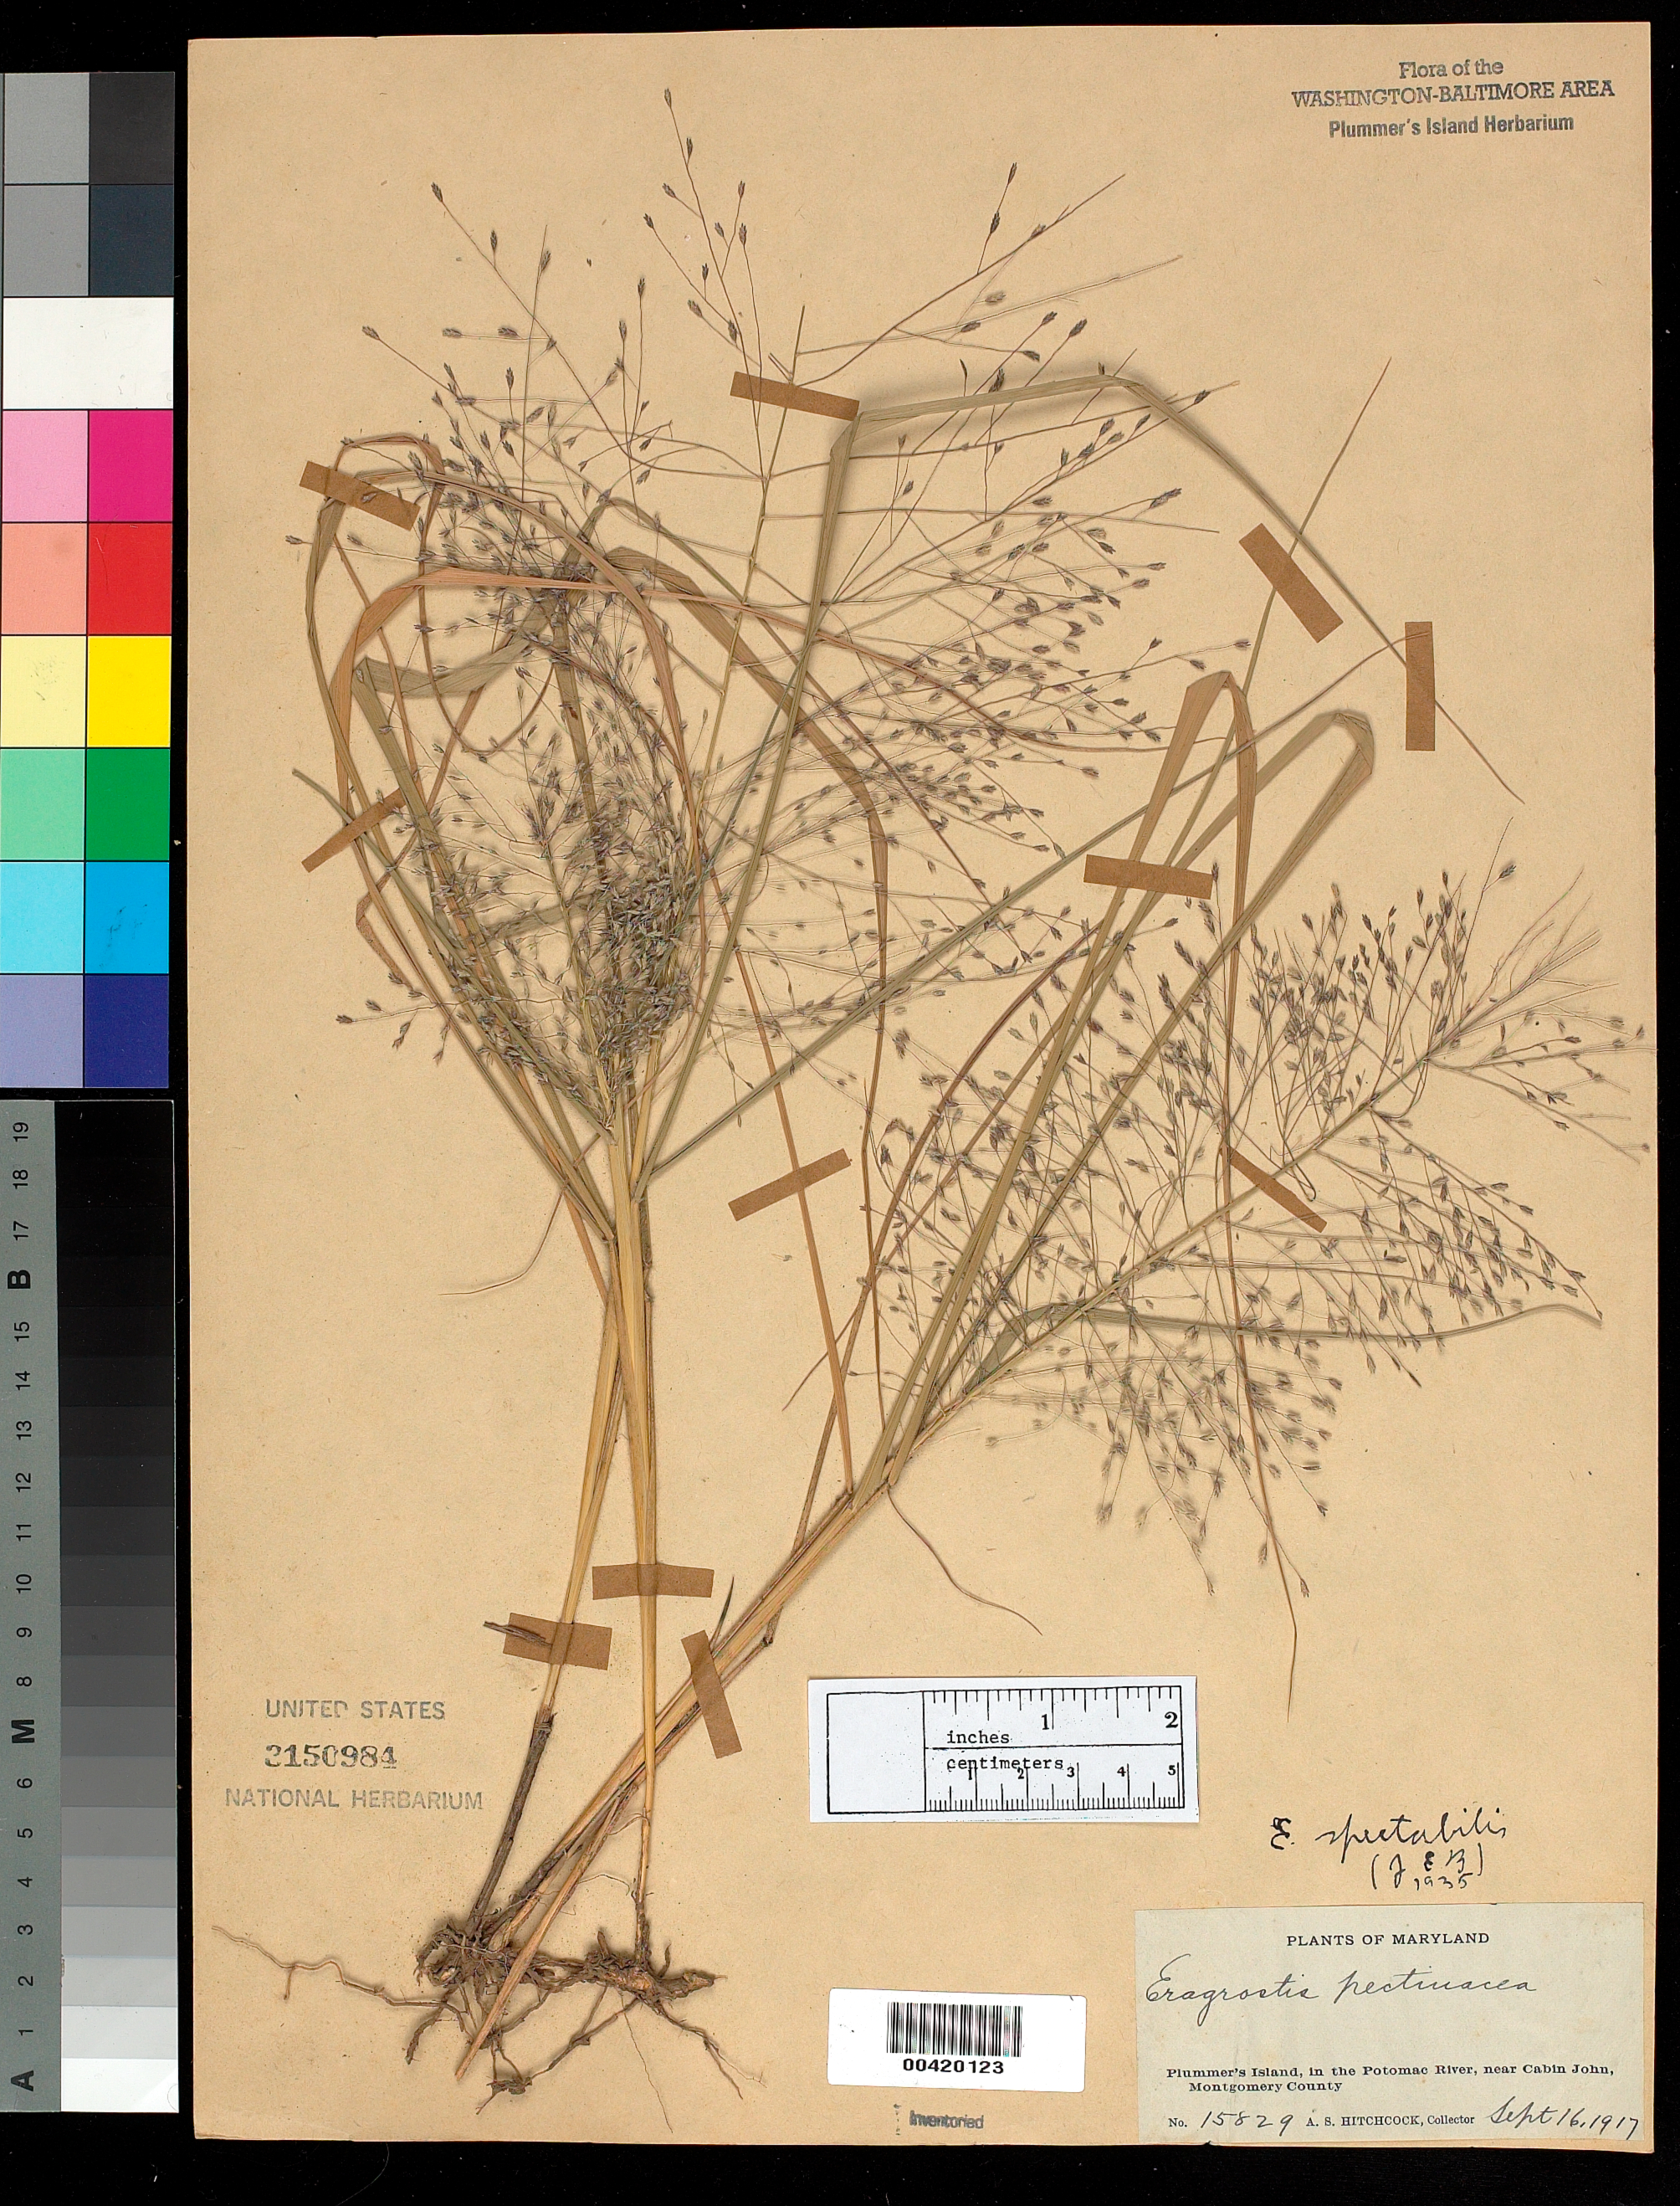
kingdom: Plantae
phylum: Tracheophyta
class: Liliopsida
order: Poales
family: Poaceae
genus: Eragrostis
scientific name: Eragrostis spectabilis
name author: (Pursh) Steud.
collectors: A. S. Hitchcock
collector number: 15829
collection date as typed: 16 Sep 1917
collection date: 1917-09-16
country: United States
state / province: Maryland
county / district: Montgomery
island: Plummers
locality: Plummer's Island C. & O. Canal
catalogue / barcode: US 3150984